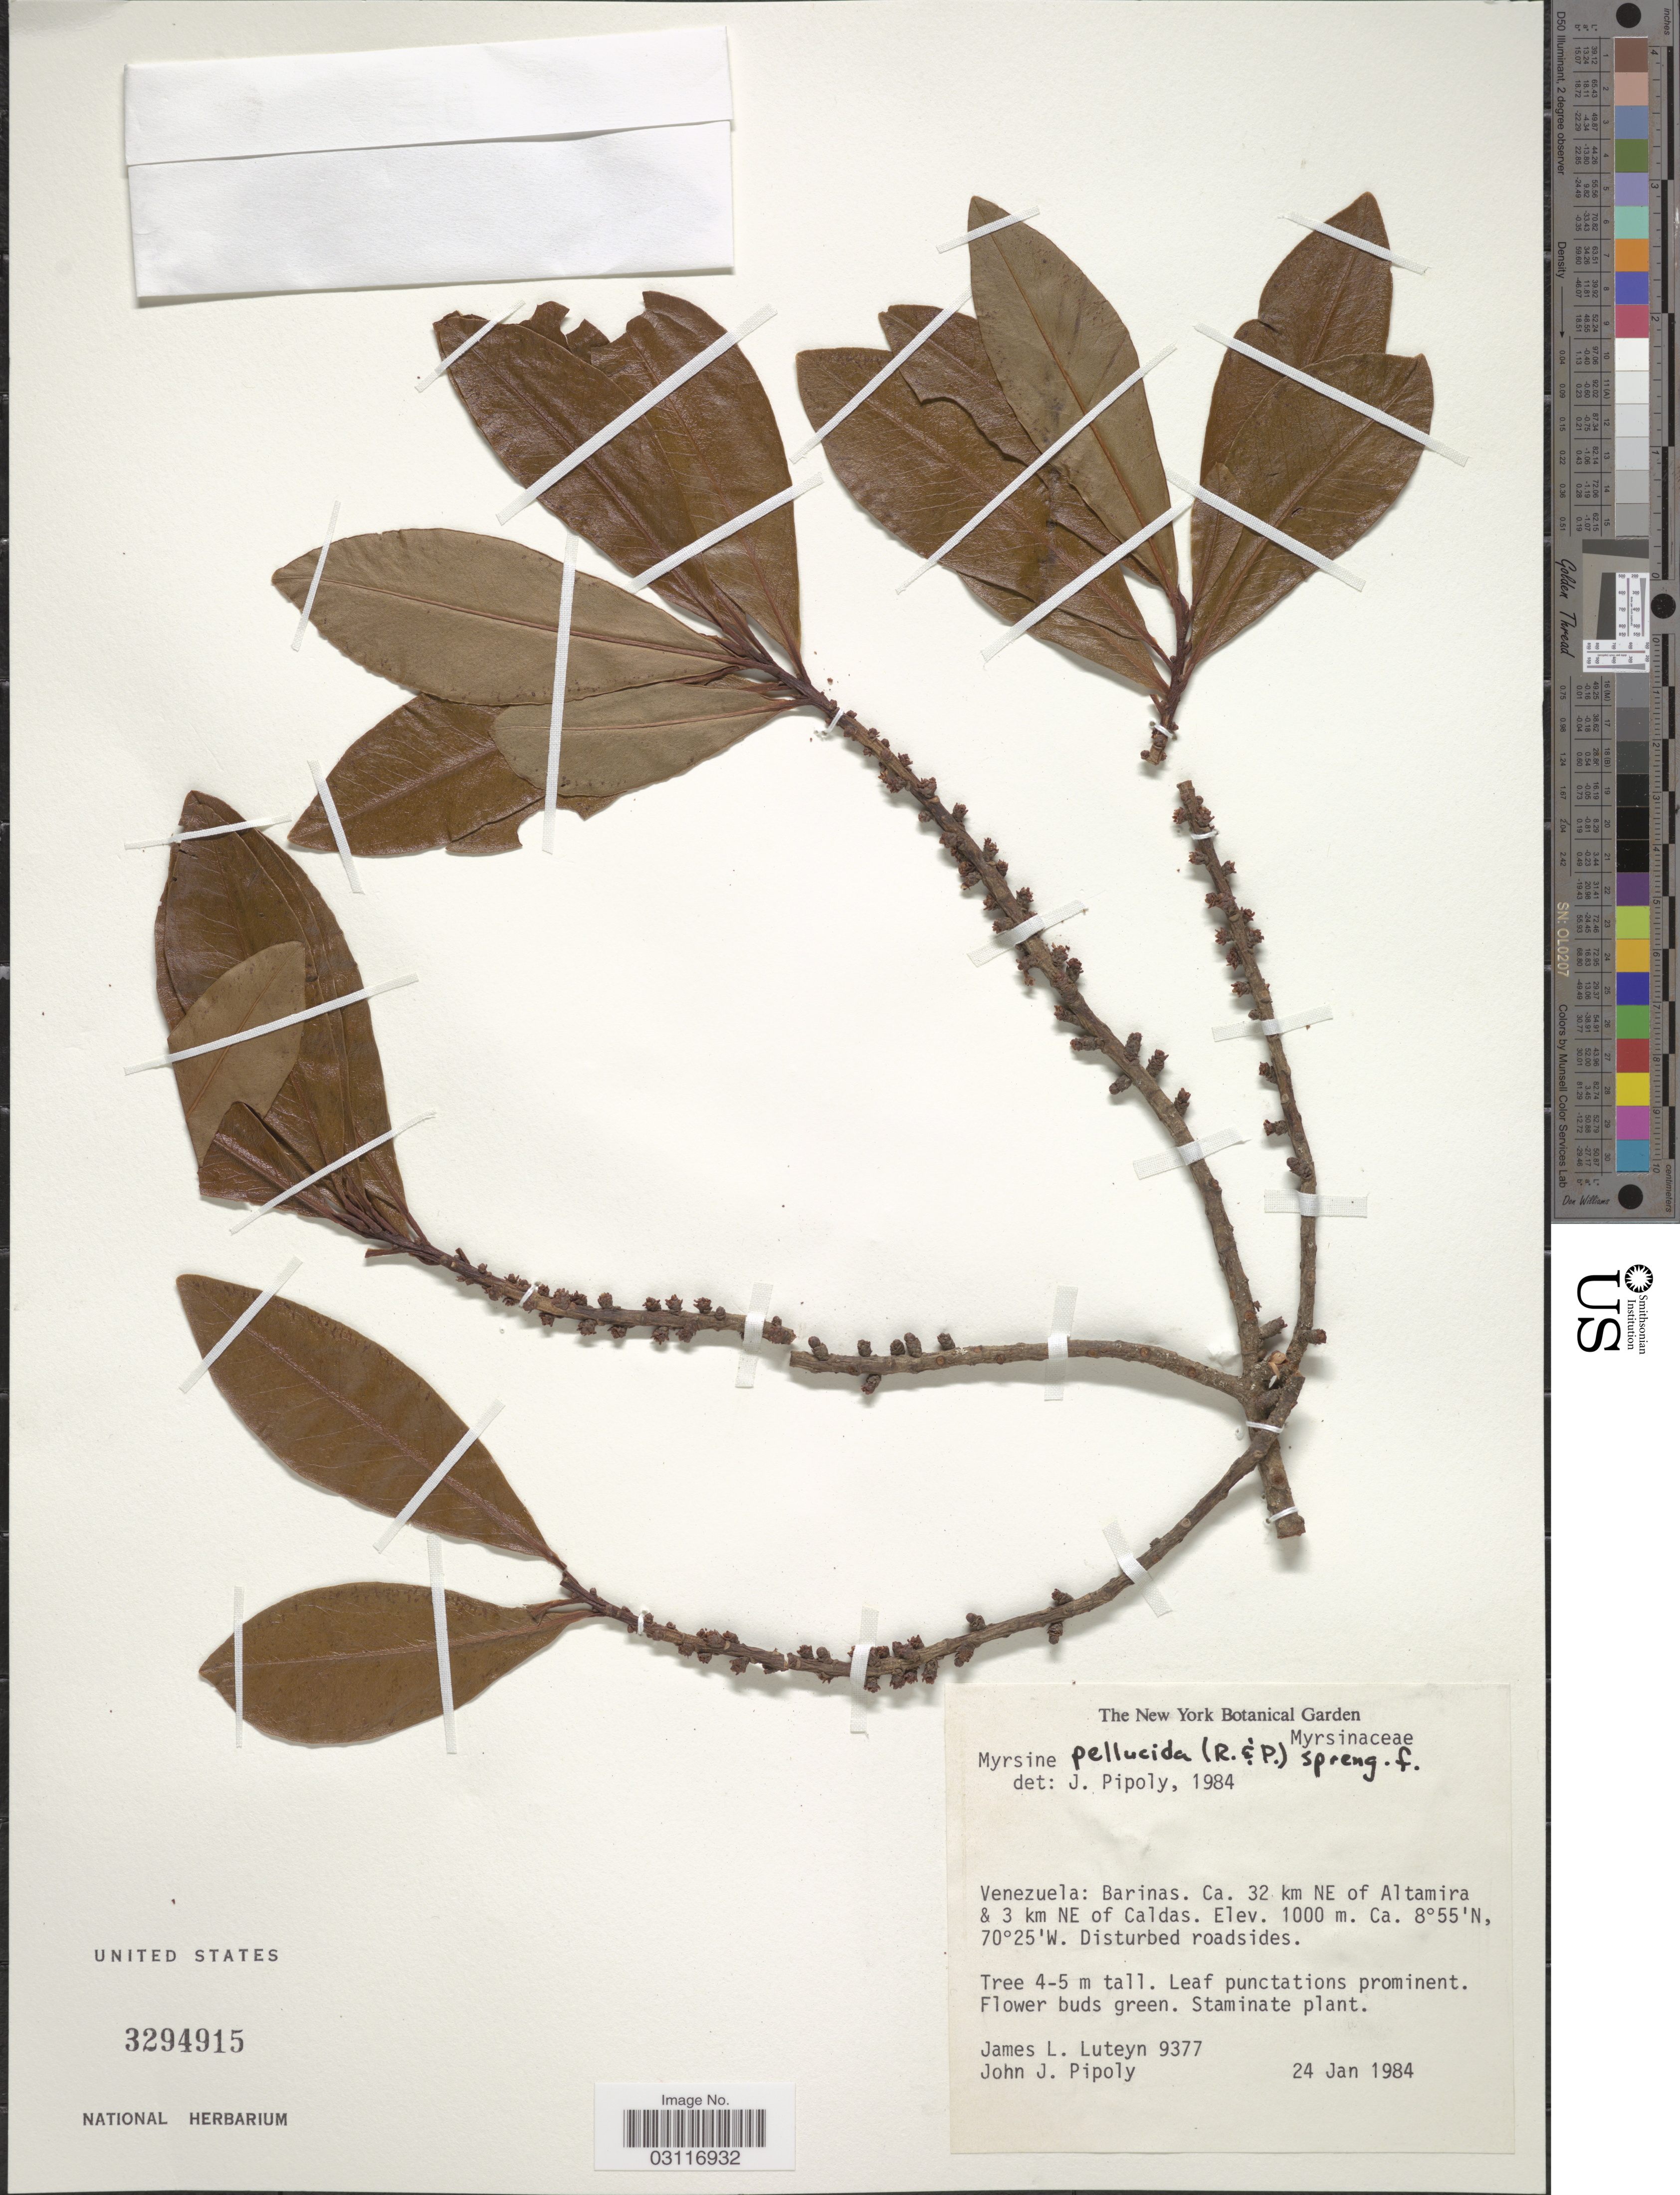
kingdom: Plantae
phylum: Tracheophyta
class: Magnoliopsida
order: Ericales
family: Primulaceae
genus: Myrsine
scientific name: Myrsine pellucida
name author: (Ruiz & Pav.) Spreng.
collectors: J. Luteyn & J. J. Pipoly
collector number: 9377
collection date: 1984-01-24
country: Venezuela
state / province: Barinas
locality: Ca. 32 km NE of Altamira & 3 km NE of Caldas.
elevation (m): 1000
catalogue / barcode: US 3294915